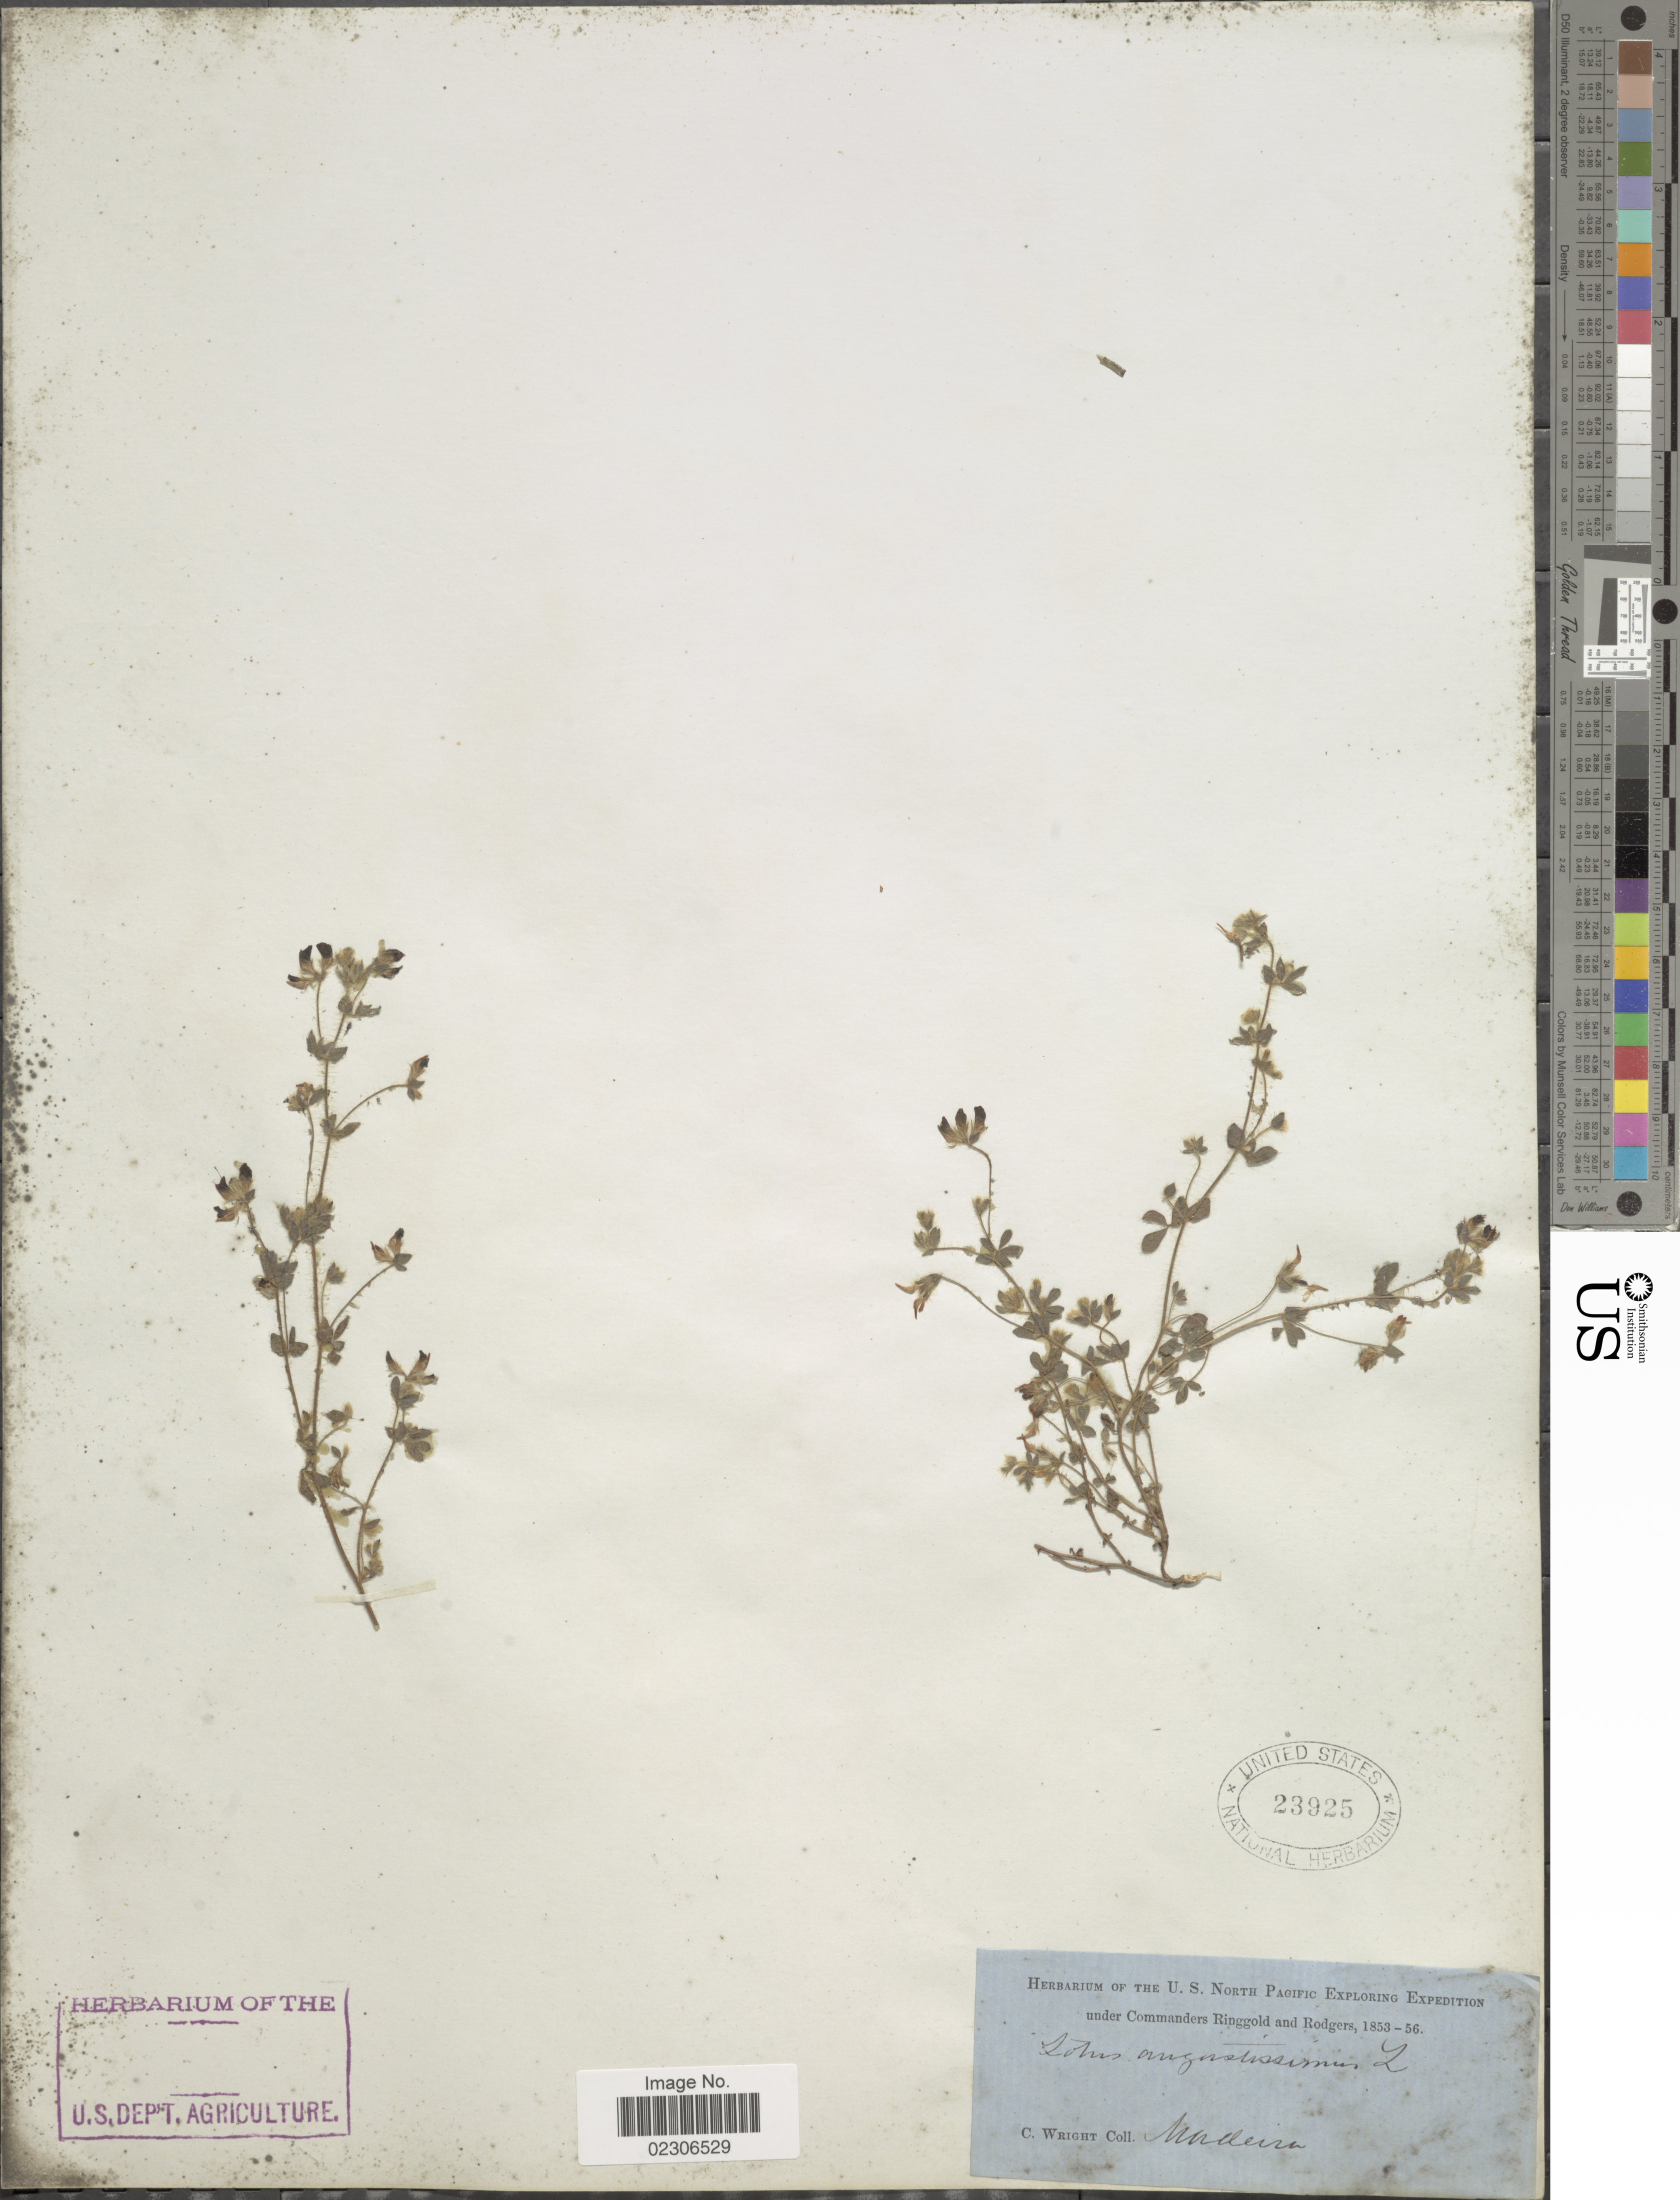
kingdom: Plantae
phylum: Tracheophyta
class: Magnoliopsida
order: Fabales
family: Fabaceae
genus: Lotus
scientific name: Lotus angustissimus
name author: L.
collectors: C. Wright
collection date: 1853/1856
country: Portugal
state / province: Madeira (Aut. Reg.)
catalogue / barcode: US 23925